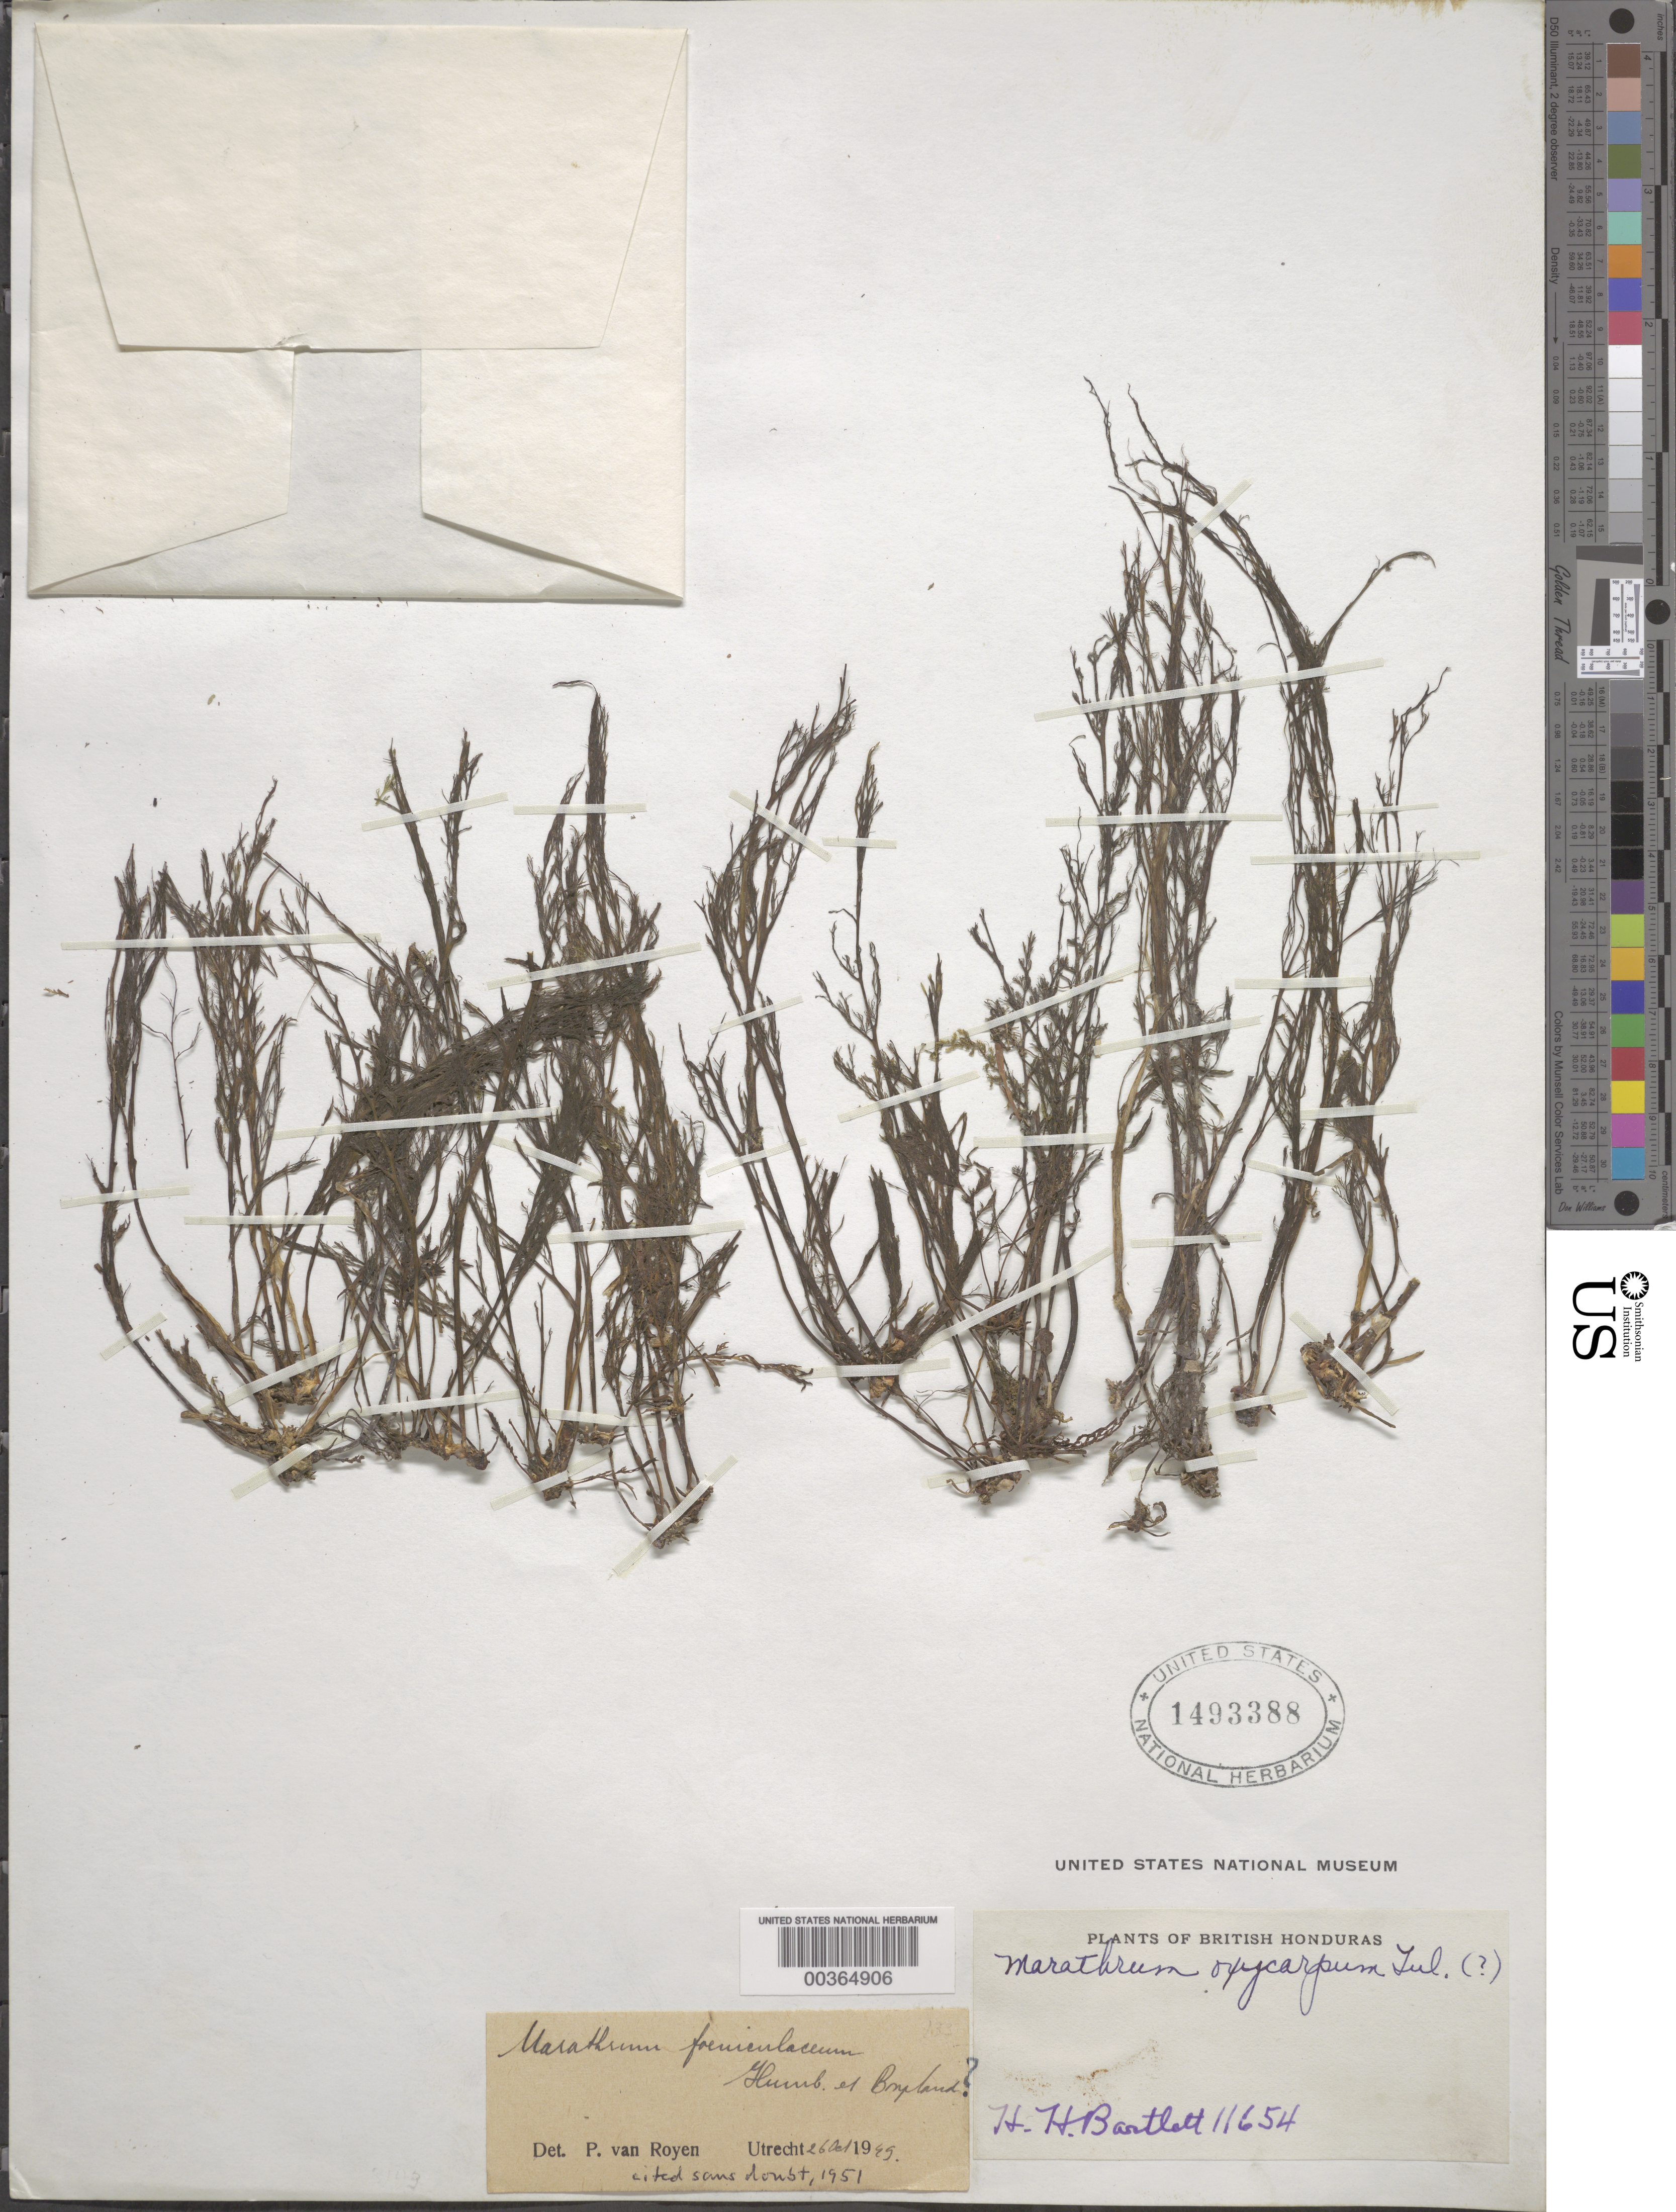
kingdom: Plantae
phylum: Tracheophyta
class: Magnoliopsida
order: Malpighiales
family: Podostemaceae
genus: Marathrum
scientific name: Marathrum foeniculaceum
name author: Bonpl.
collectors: H. H. Bartlett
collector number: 11654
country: Belize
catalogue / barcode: US 1493388